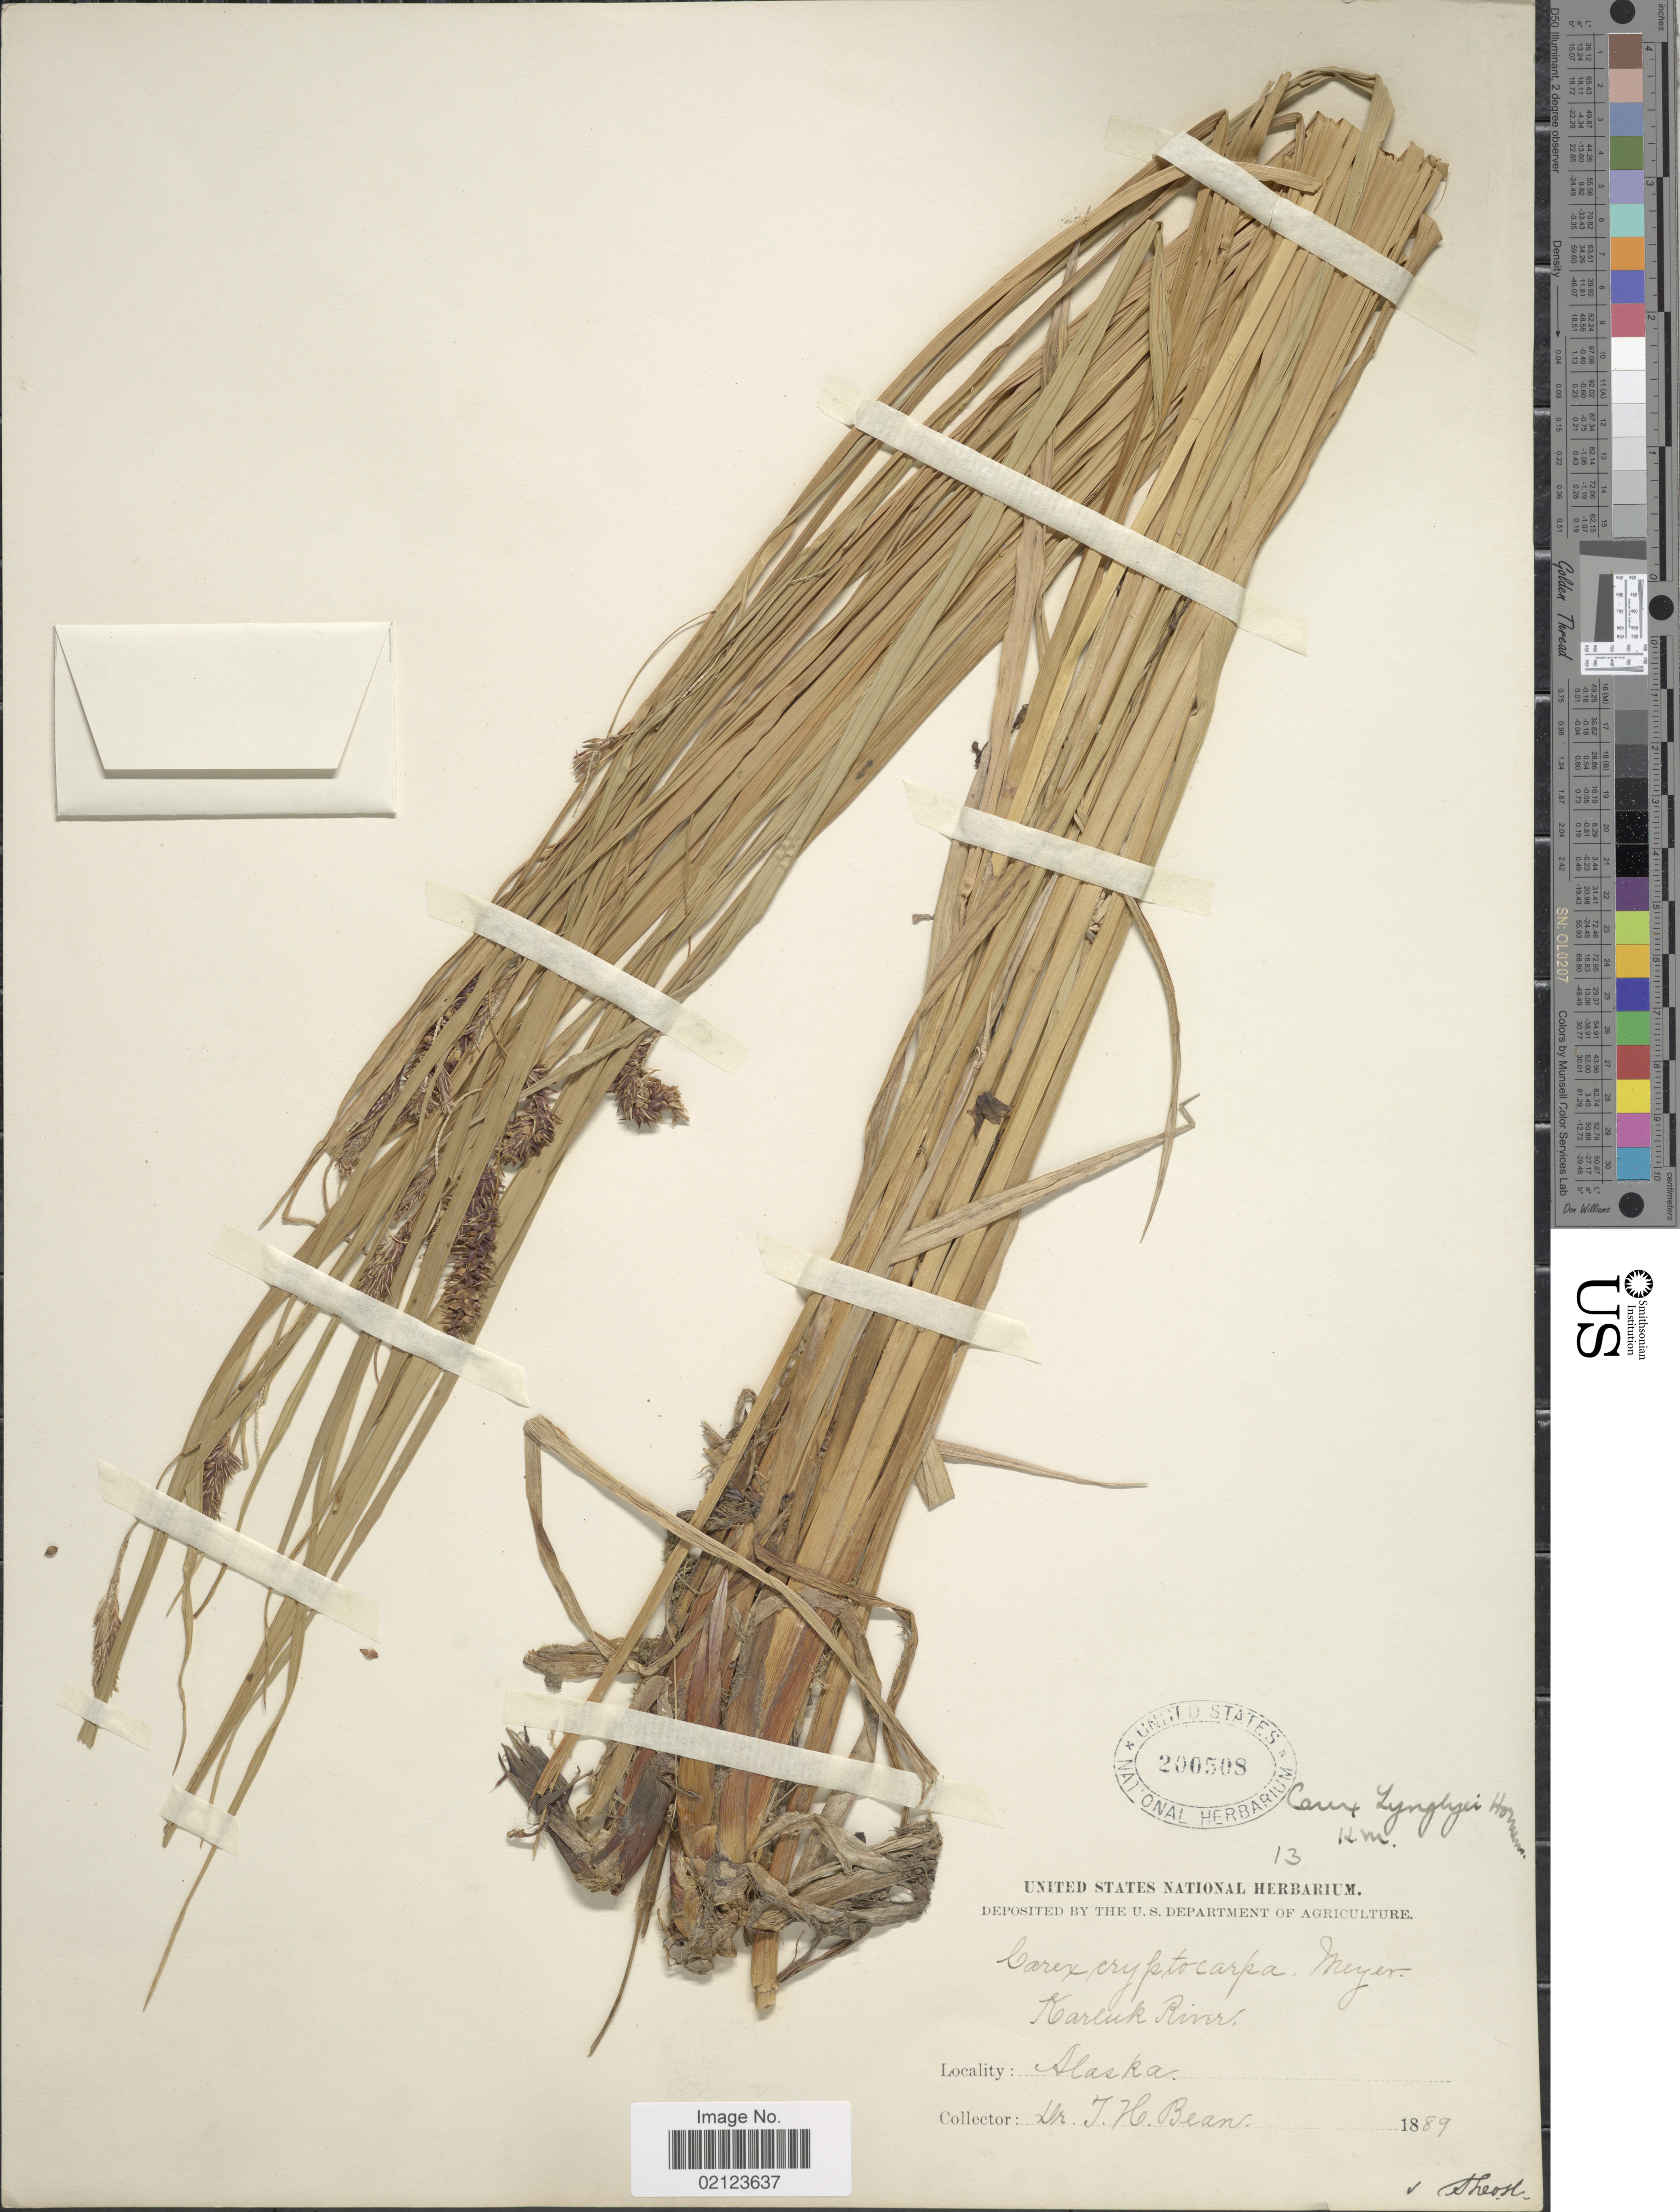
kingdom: Plantae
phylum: Tracheophyta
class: Liliopsida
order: Poales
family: Cyperaceae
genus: Carex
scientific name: Carex lyngbyei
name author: Hornem.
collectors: T. Bean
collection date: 1889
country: United States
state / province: Alaska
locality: Karluk River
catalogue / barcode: US 200508